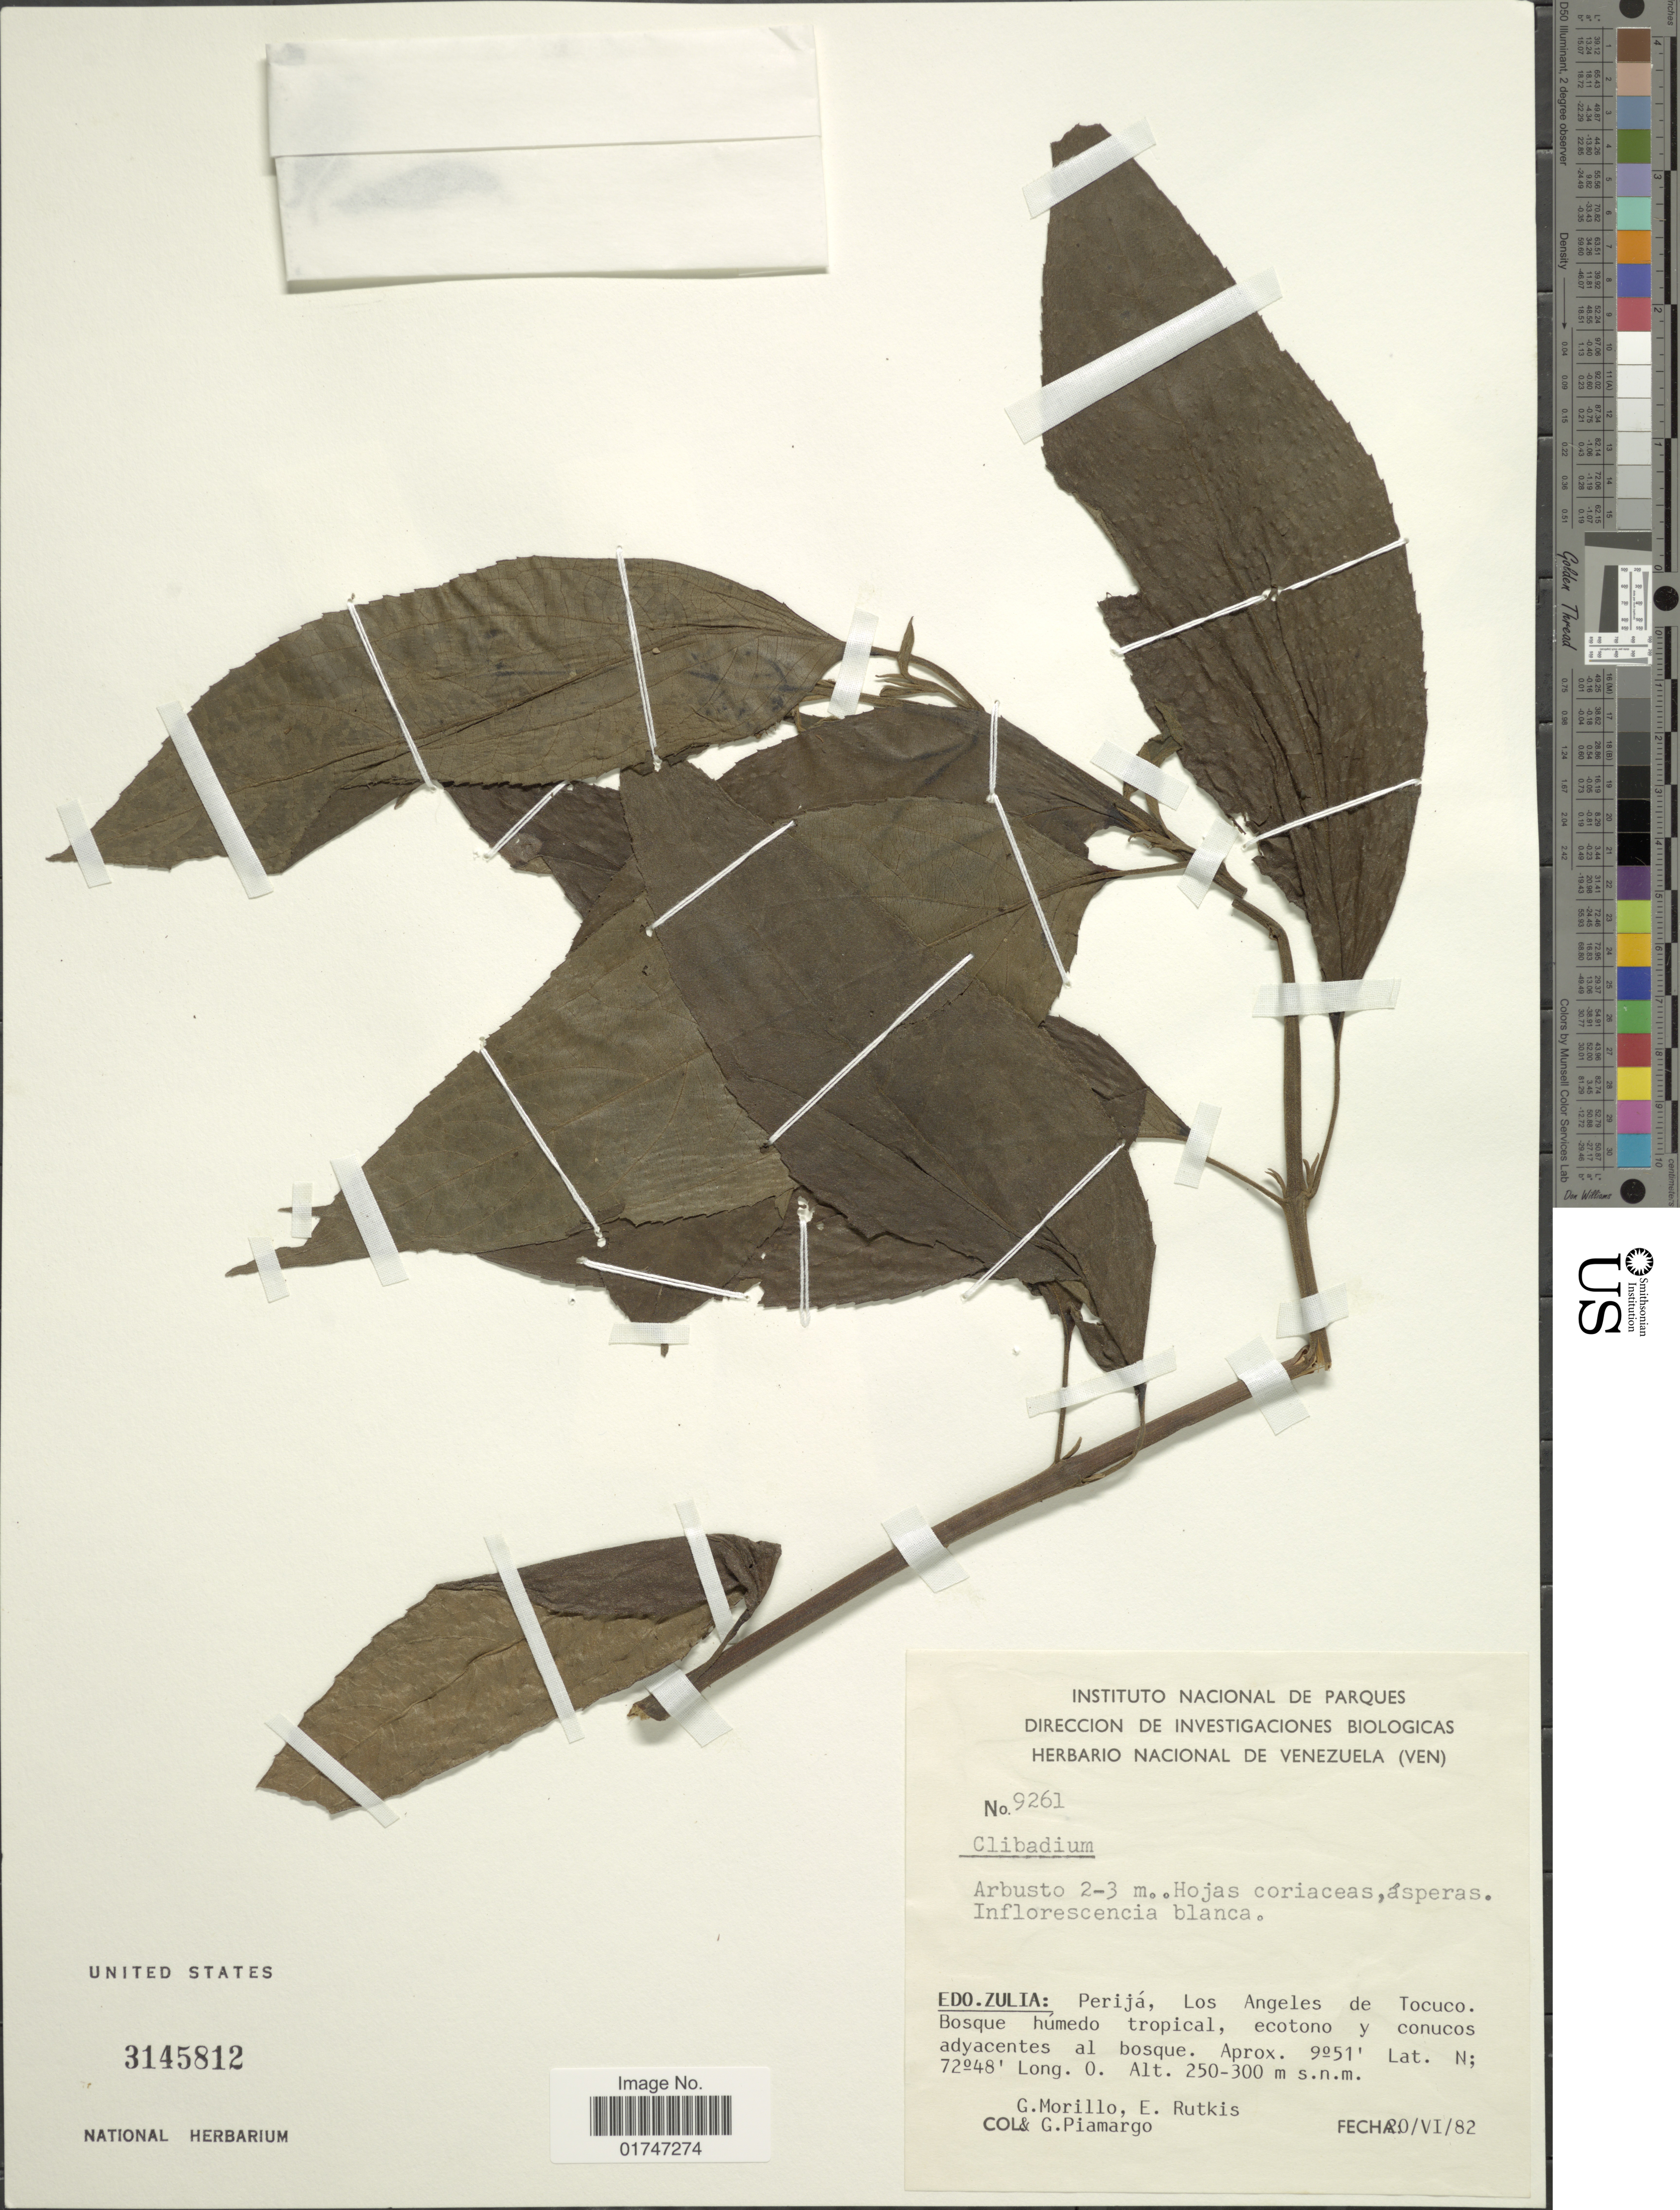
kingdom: Plantae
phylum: Tracheophyta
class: Magnoliopsida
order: Asterales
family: Asteraceae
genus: Clibadium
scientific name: Clibadium sp.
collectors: G. Morillo, E. Rutkis & G. Piamargo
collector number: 9261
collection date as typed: Transcribed d/m/y: 20/6/82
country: Venezuela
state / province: Zulia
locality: Edo. Zulia: Perijá, Los Angeles de Tocuco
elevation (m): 250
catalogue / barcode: US 3145812